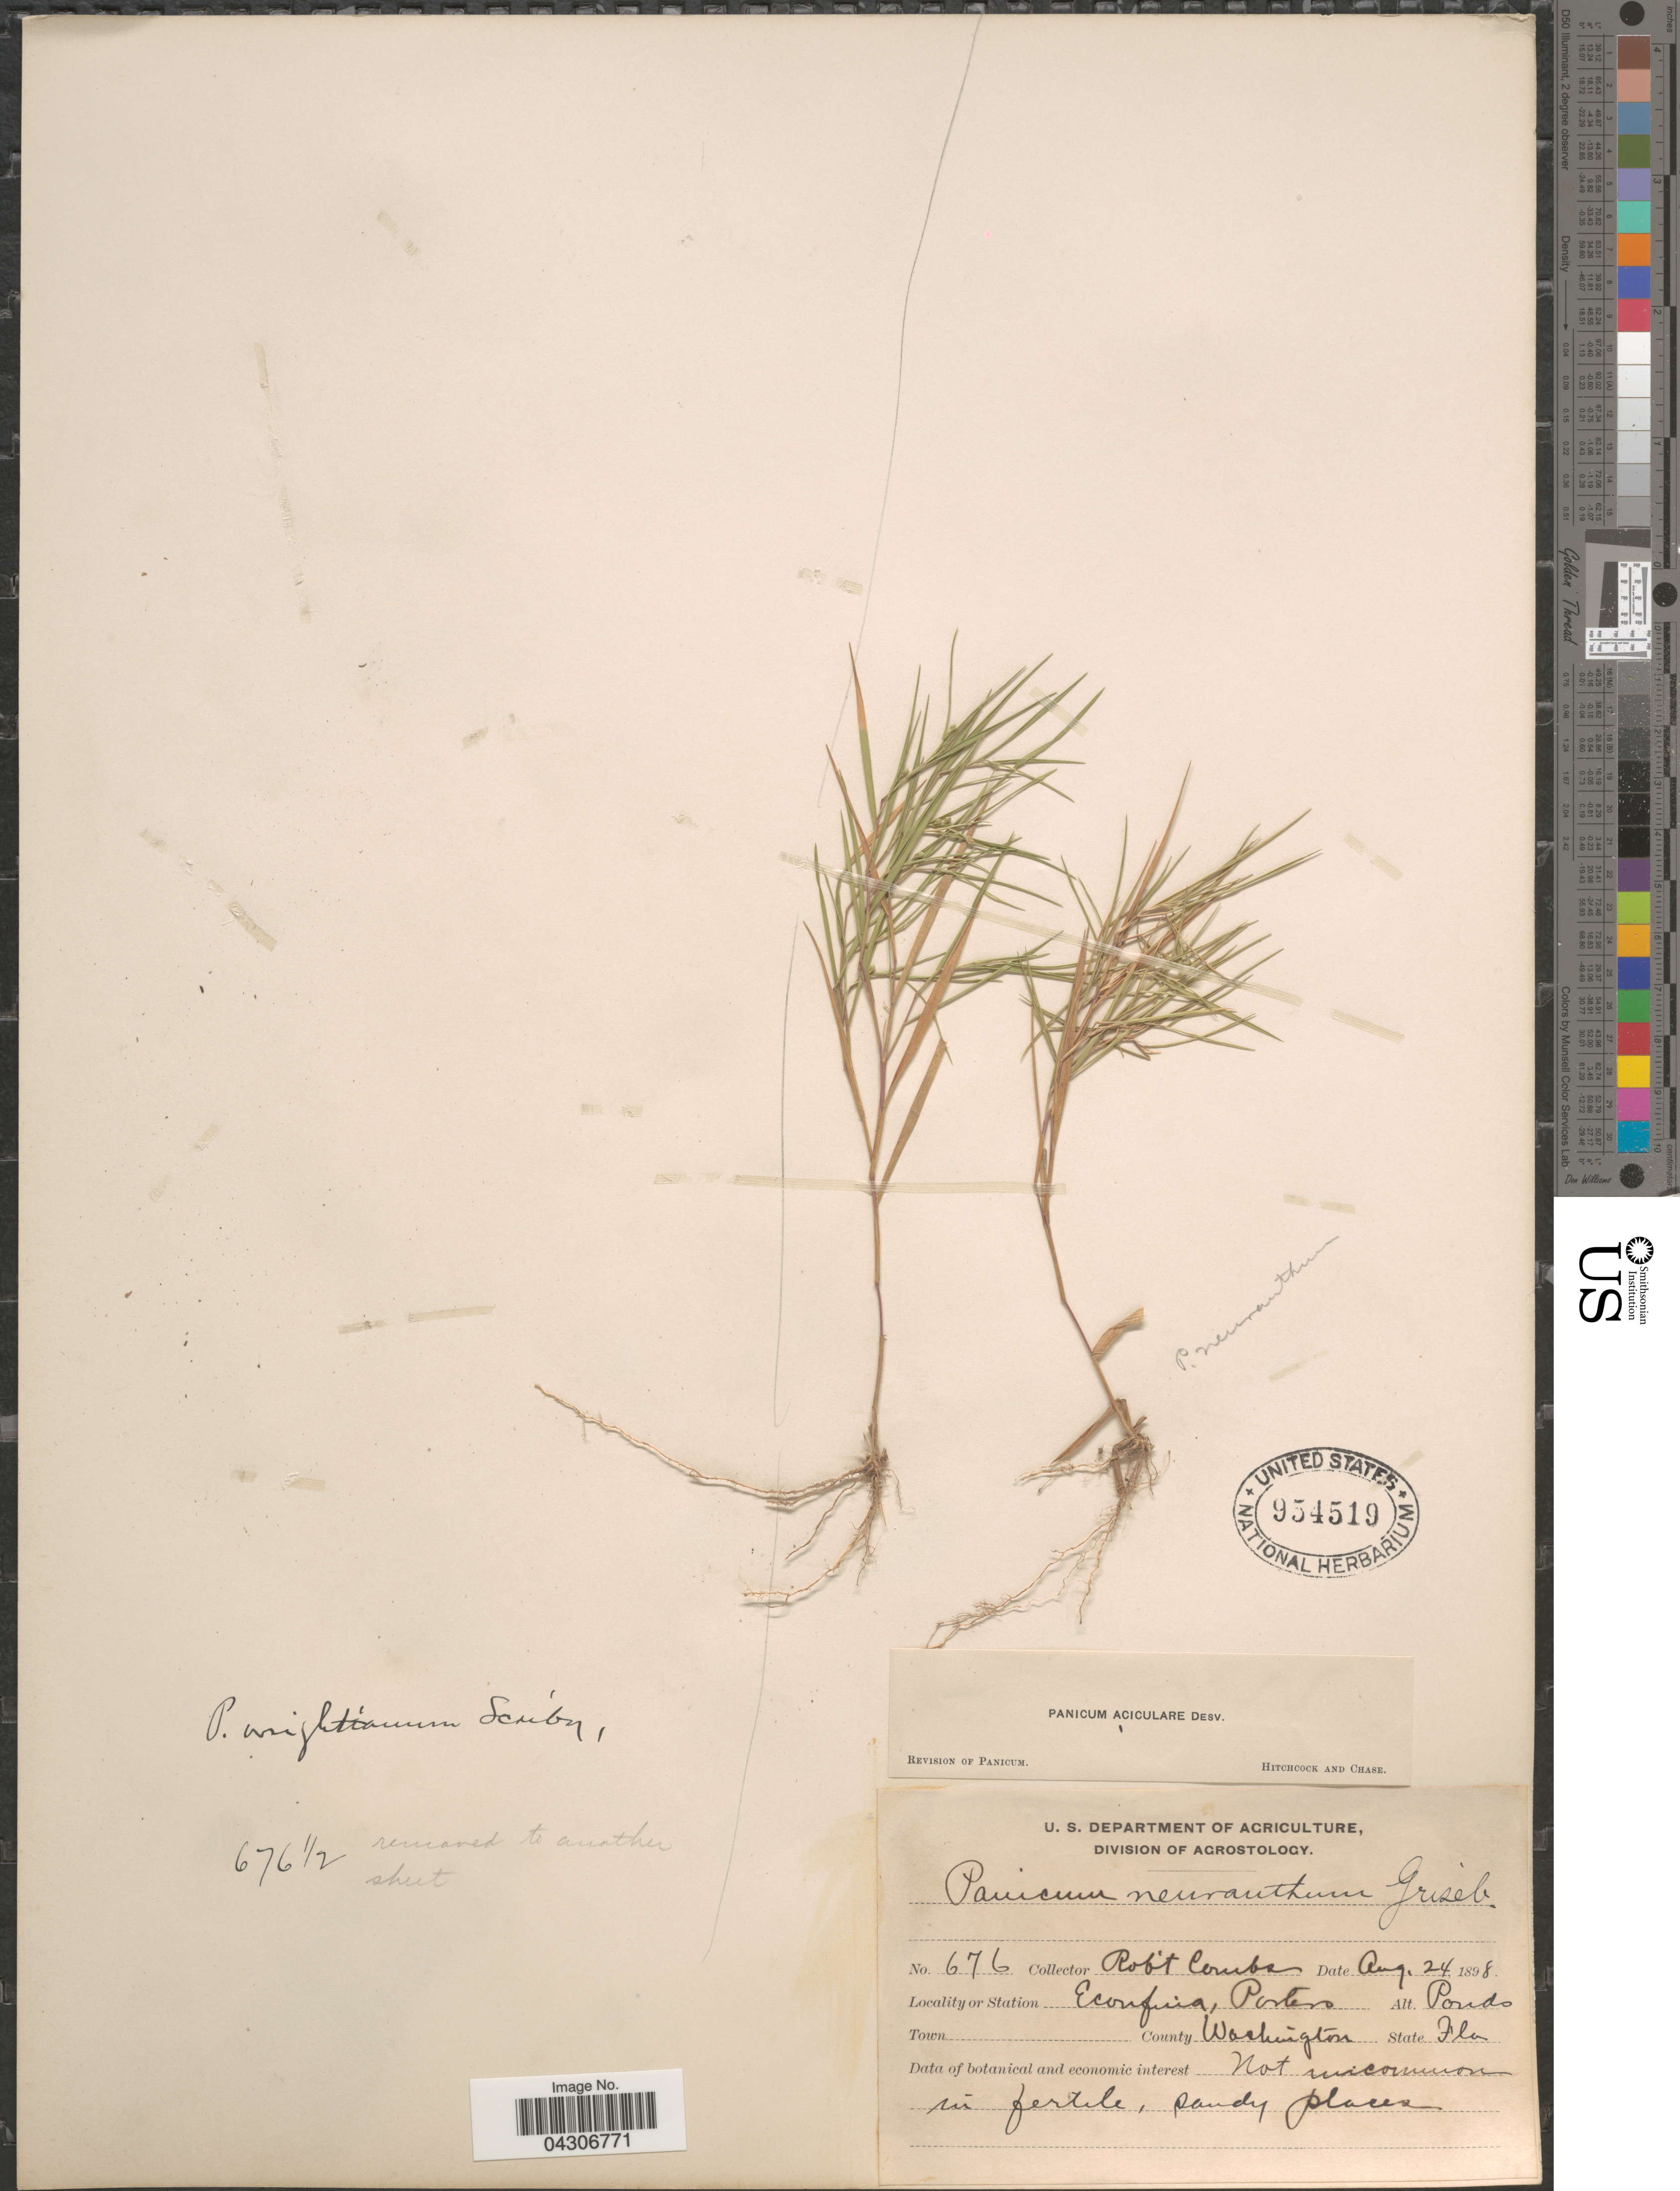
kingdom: Plantae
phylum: Tracheophyta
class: Liliopsida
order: Poales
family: Poaceae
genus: Dichanthelium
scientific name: Dichanthelium aciculare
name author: (Desv. ex Poir.) Gould & C.A. Clark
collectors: R. Combs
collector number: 676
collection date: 1898-08-24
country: United States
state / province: Florida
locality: Econfina Portero. County Washington.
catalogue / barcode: US 954519